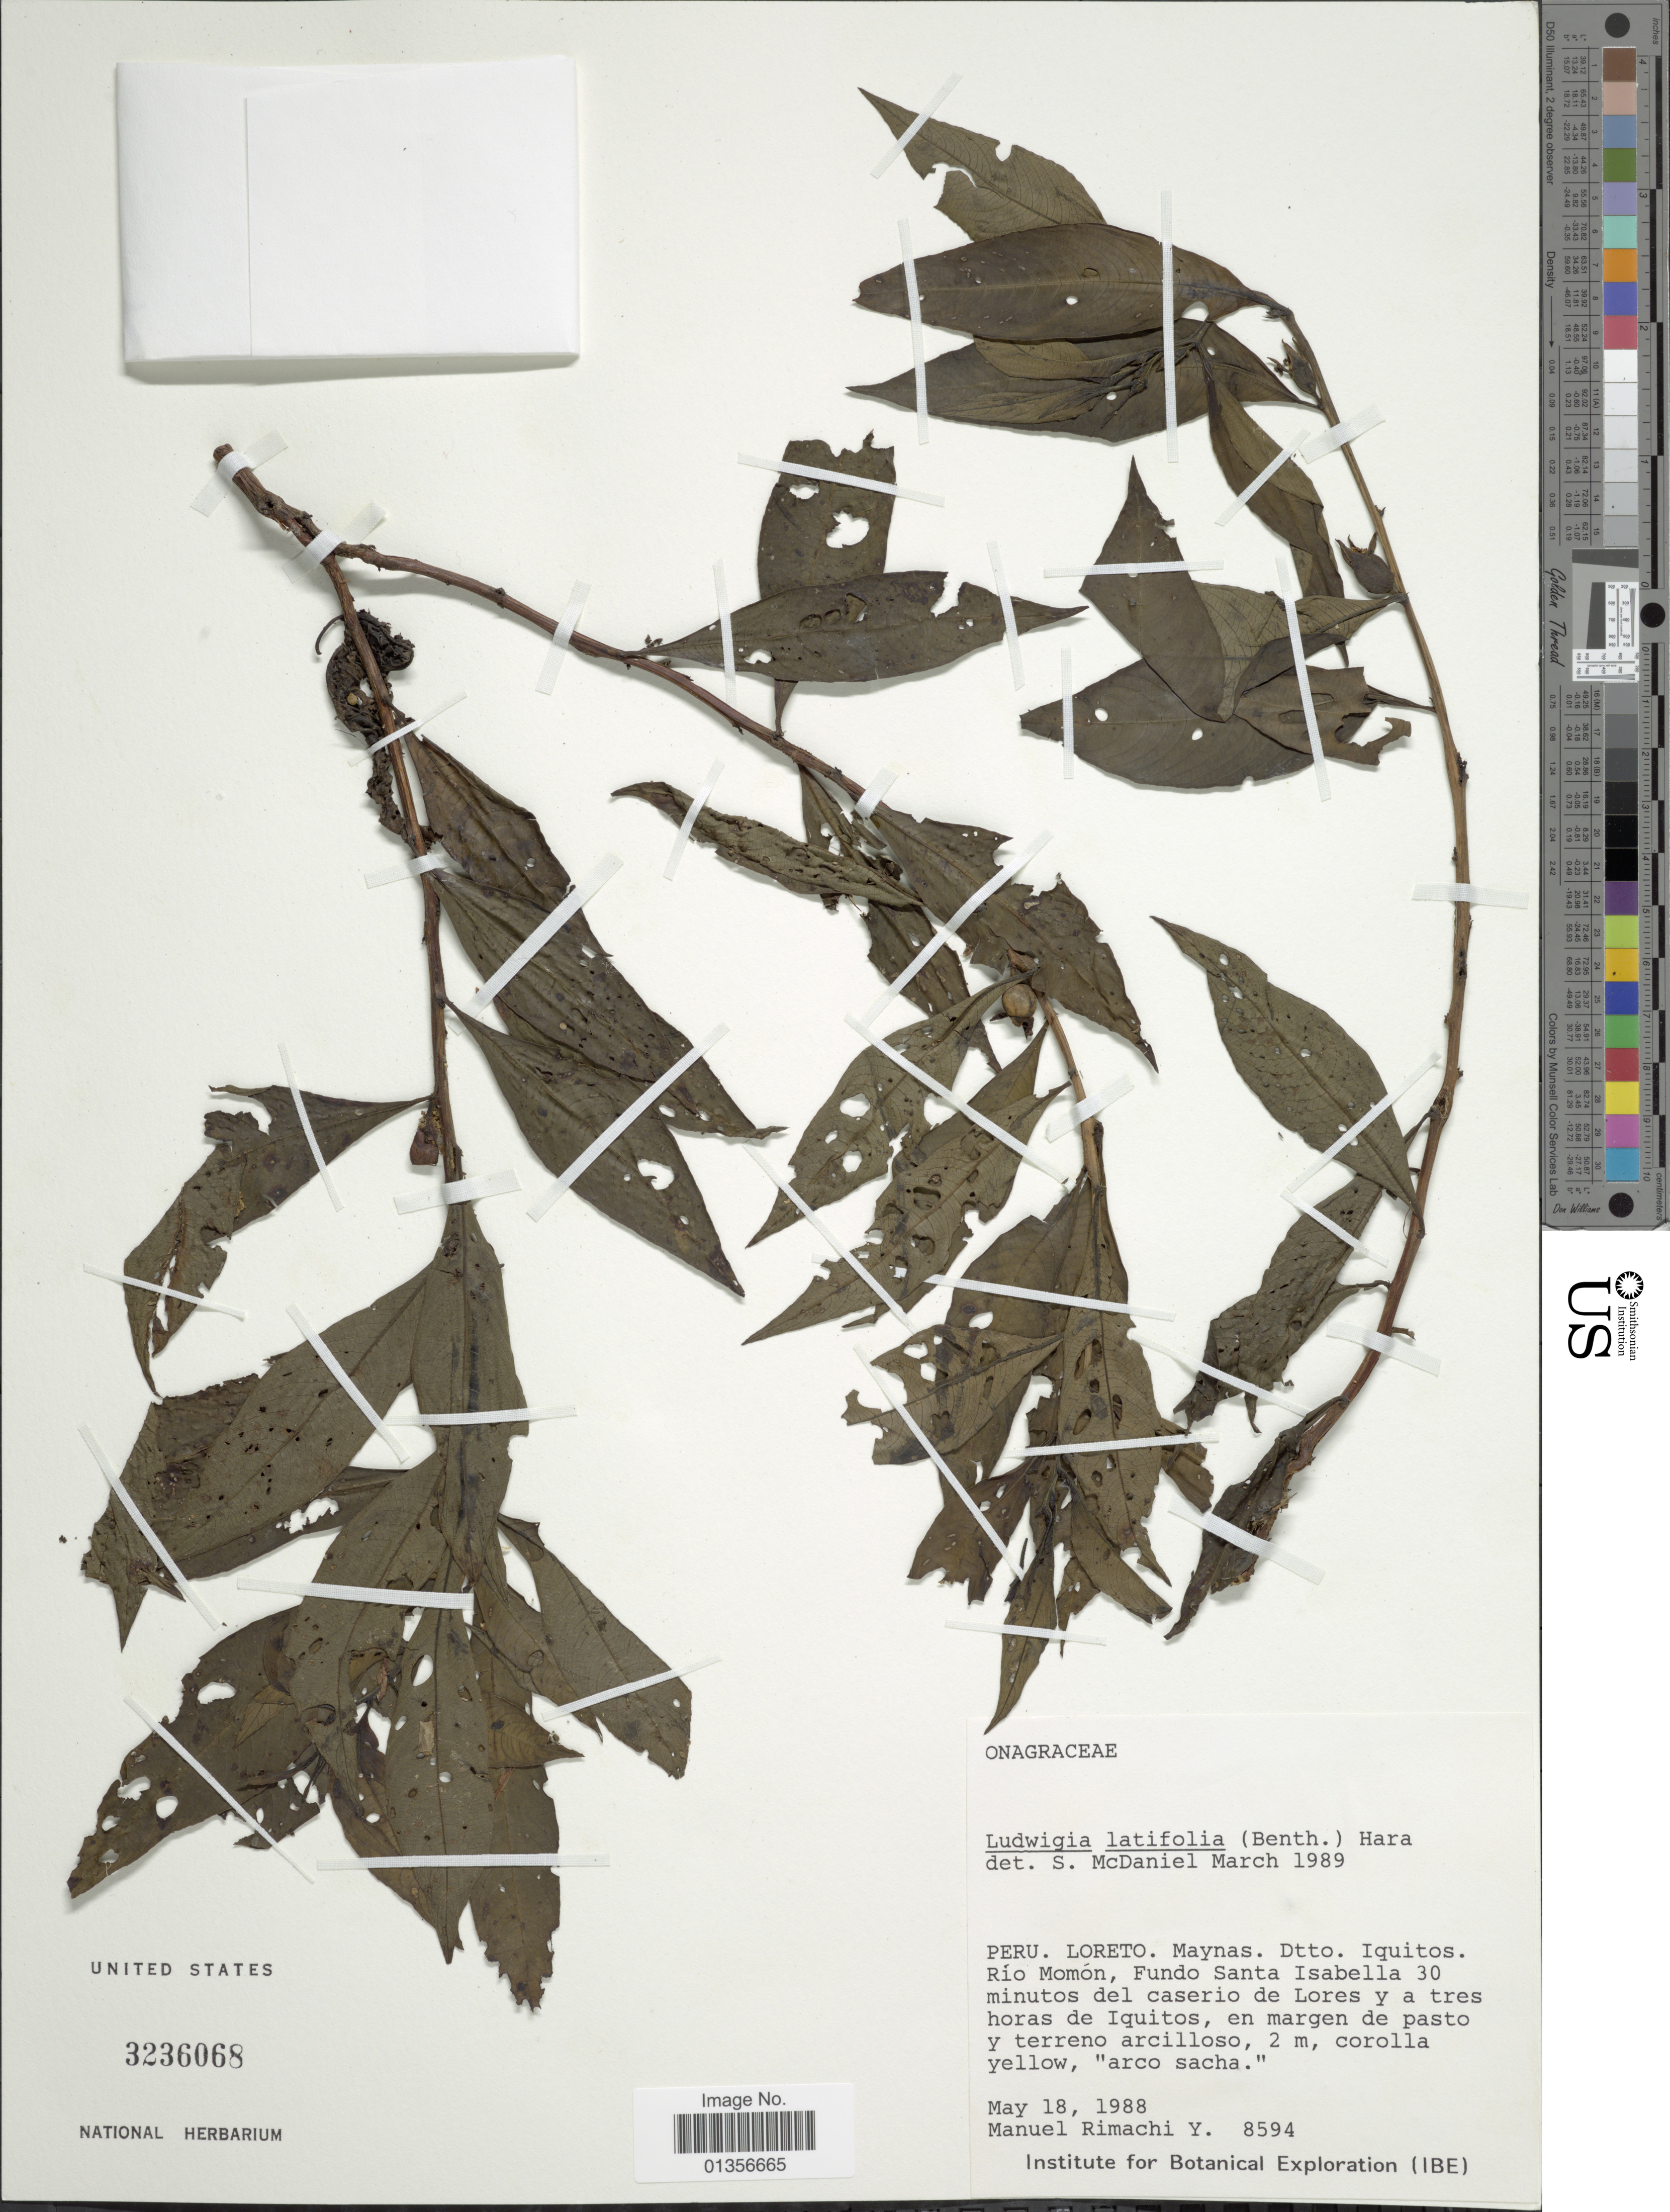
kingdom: Plantae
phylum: Tracheophyta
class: Magnoliopsida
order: Myrtales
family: Onagraceae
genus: Ludwigia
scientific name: Ludwigia latifolia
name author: (Benth.) H. Hara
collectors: M. Rimachi Y.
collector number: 8594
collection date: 1988-05-18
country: Peru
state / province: Loreto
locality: Maynas. Dtto. Iquitos. Río Momón, Fundo Santa Isabella 30 minutos del caserio de Lores y a tres horas de Iquitos, en margen de pasto y terreno arcilloso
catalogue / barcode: US 3236068